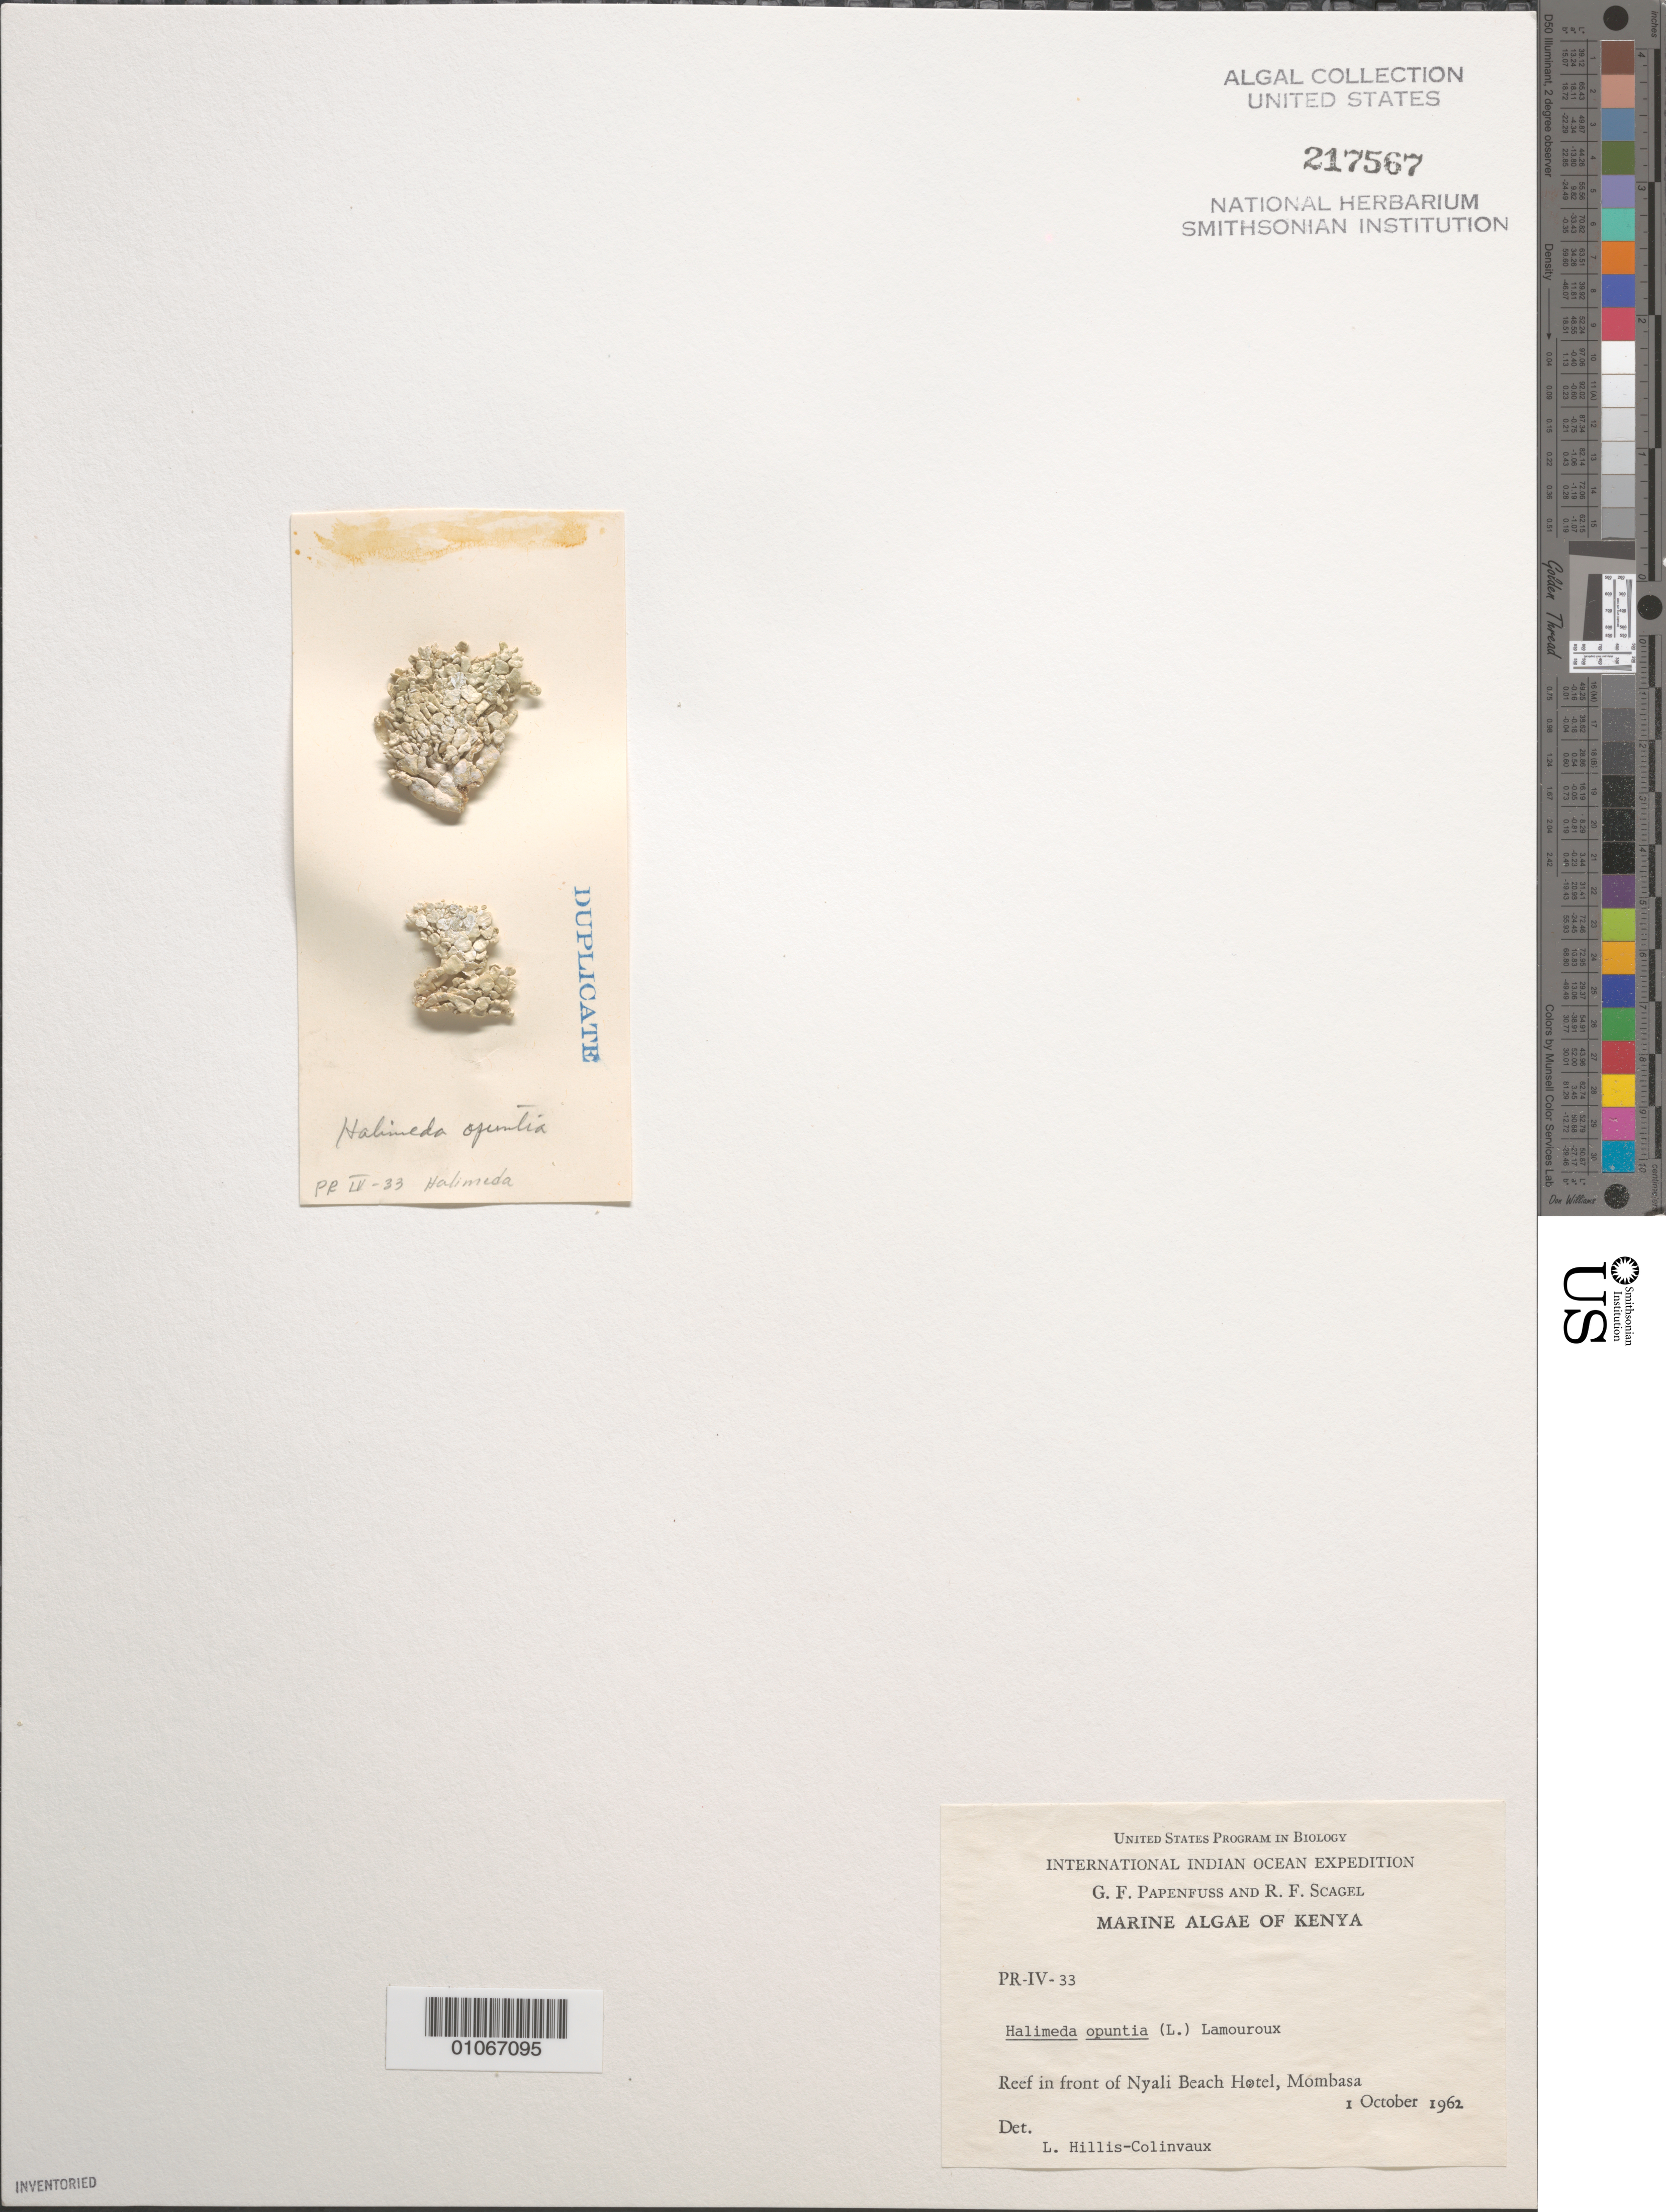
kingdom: Plantae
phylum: Chlorophyta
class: Ulvophyceae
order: Bryopsidales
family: Halimedaceae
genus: Halimeda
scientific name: Halimeda opuntia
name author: (L.) J.V.Lamouroux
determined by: Hillis-Colinvaux, L.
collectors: G. Papenfuss & R. F. Scagel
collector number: PR-IV-33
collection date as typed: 01 Oct 1962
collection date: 1962-10-01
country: Kenya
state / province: Mombasa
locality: Reef in front of Nyali Beach Hotel, Mombasa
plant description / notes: International Indian Ocean Expedition, 1962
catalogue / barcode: US 217567